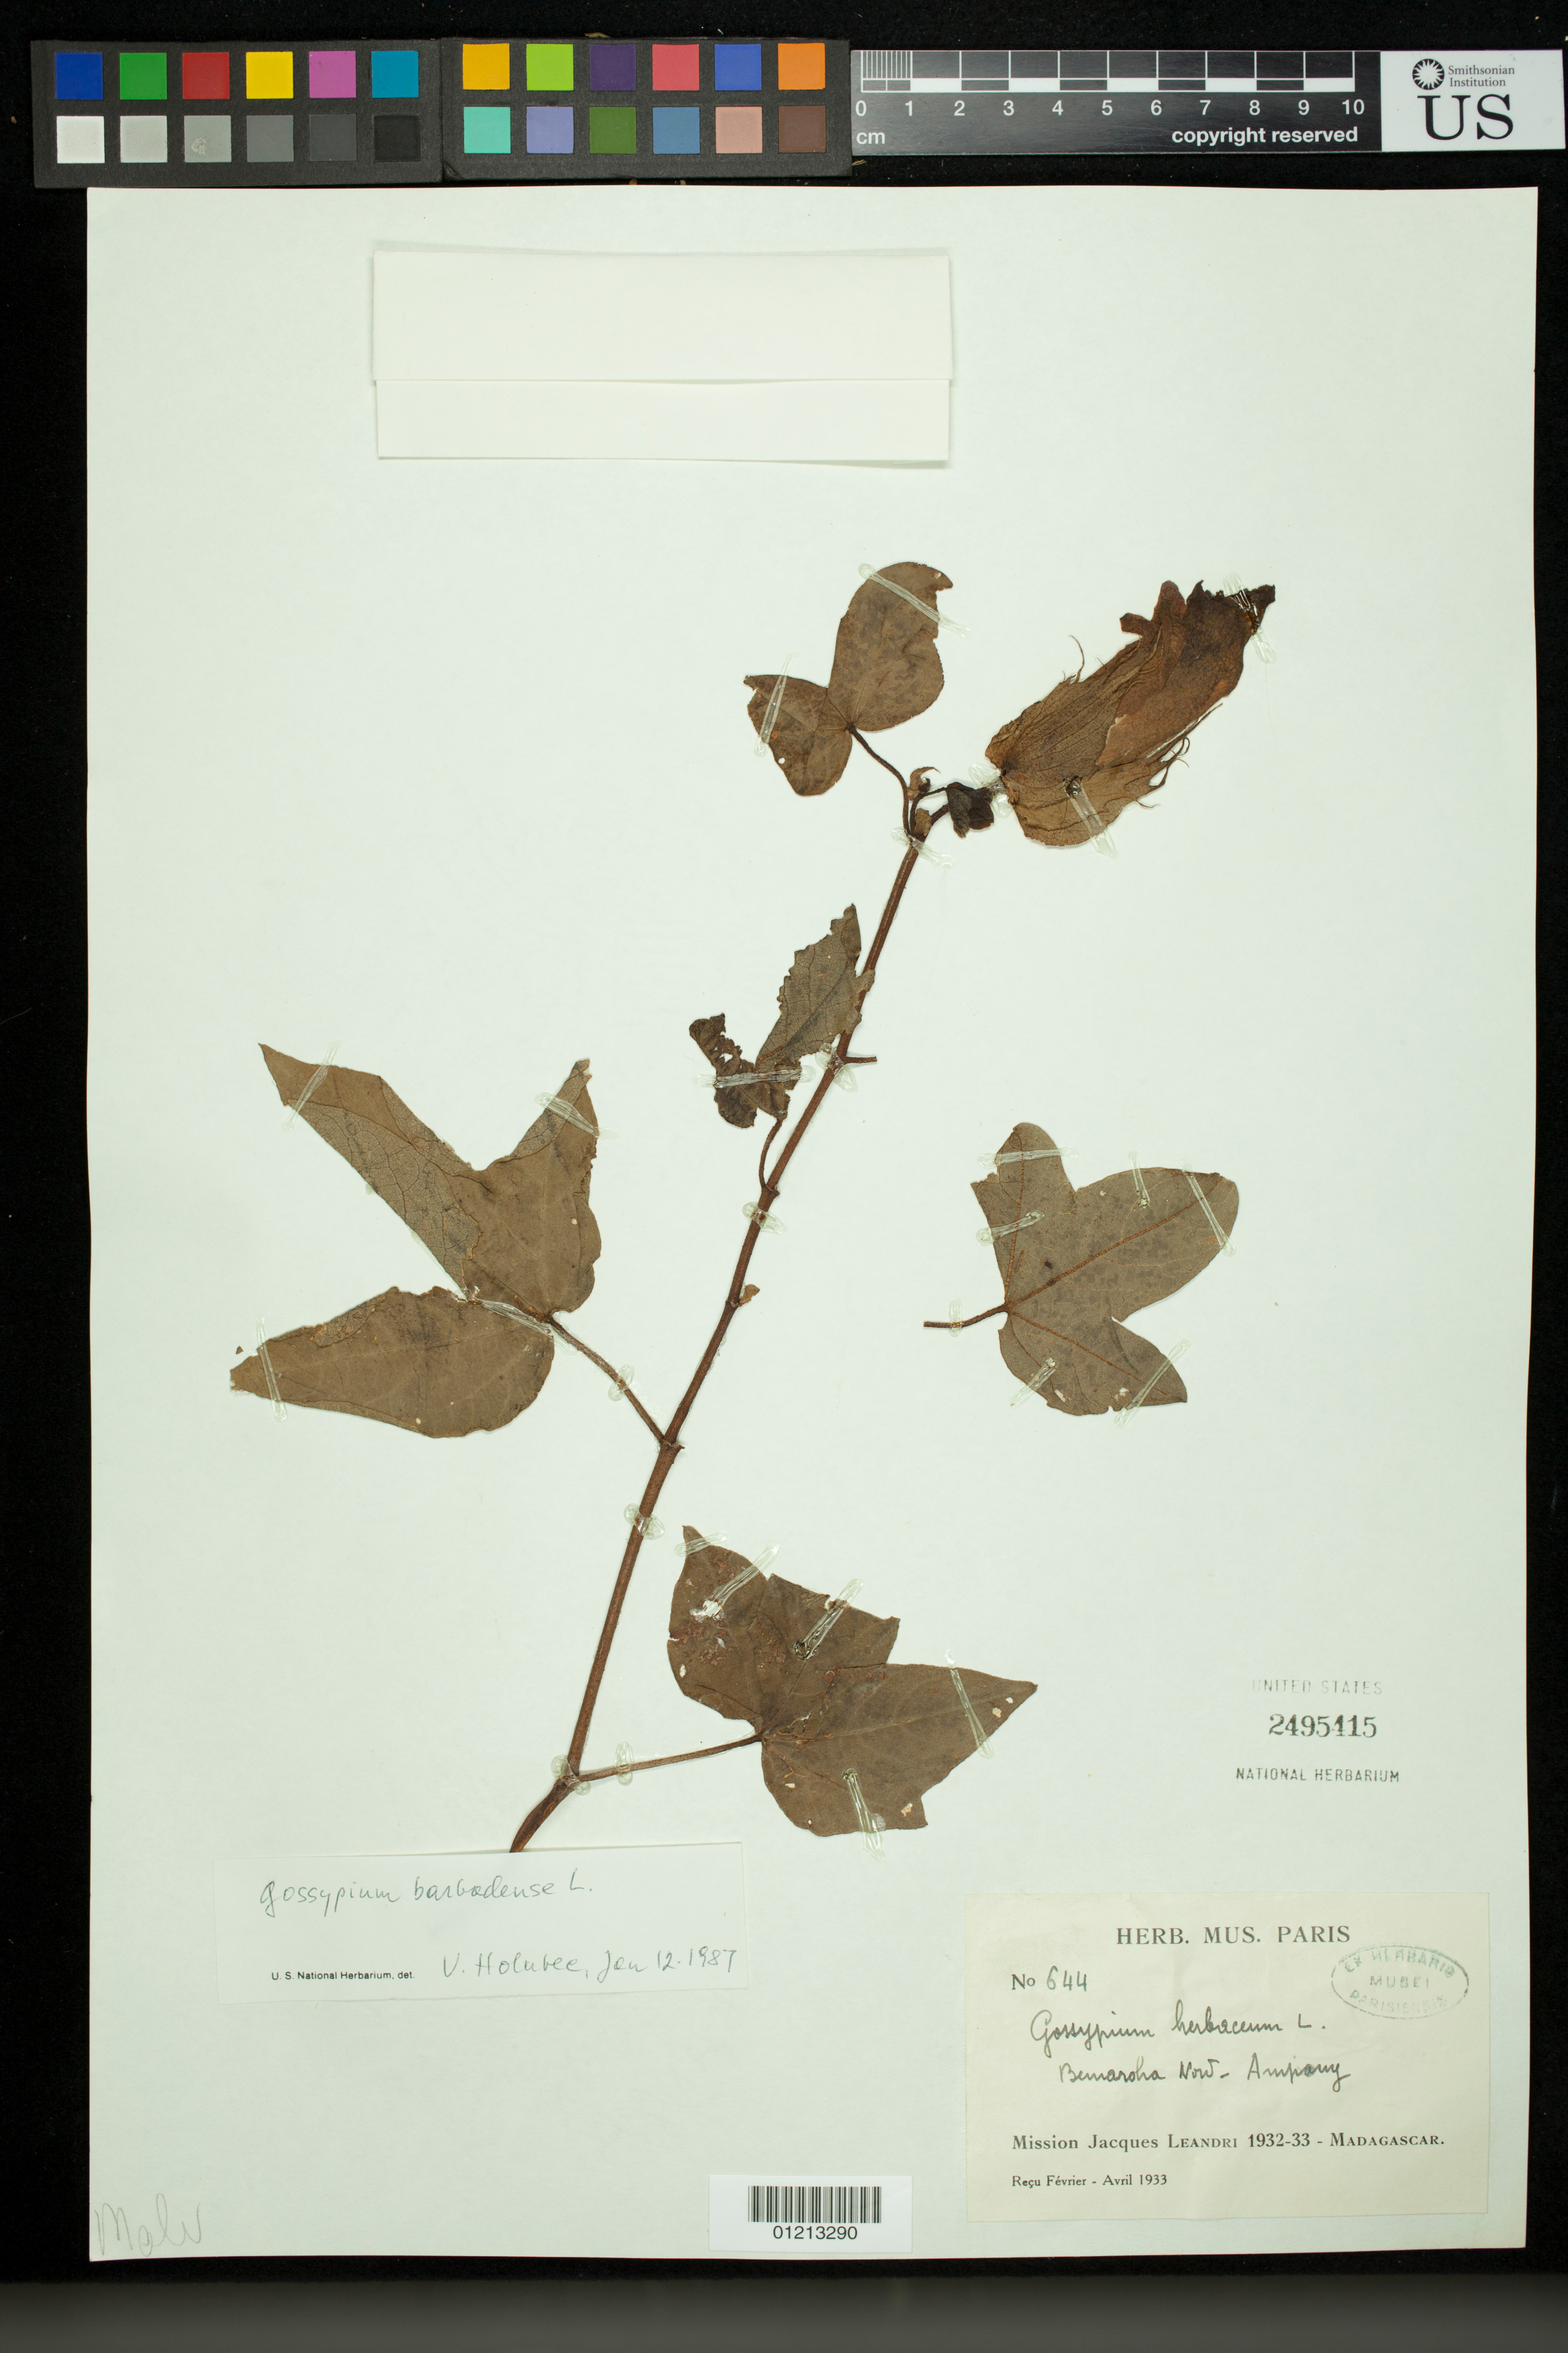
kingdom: Plantae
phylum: Tracheophyta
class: Magnoliopsida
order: Malvales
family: Malvaceae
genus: Gossypium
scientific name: Gossypium barbadense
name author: L.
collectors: J. Leandri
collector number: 644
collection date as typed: Feb 1933 to -- Apr 1933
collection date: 1933-02/1933-04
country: Madagascar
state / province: Melaky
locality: Bemaraha Nord-Ampany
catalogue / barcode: US 2495415